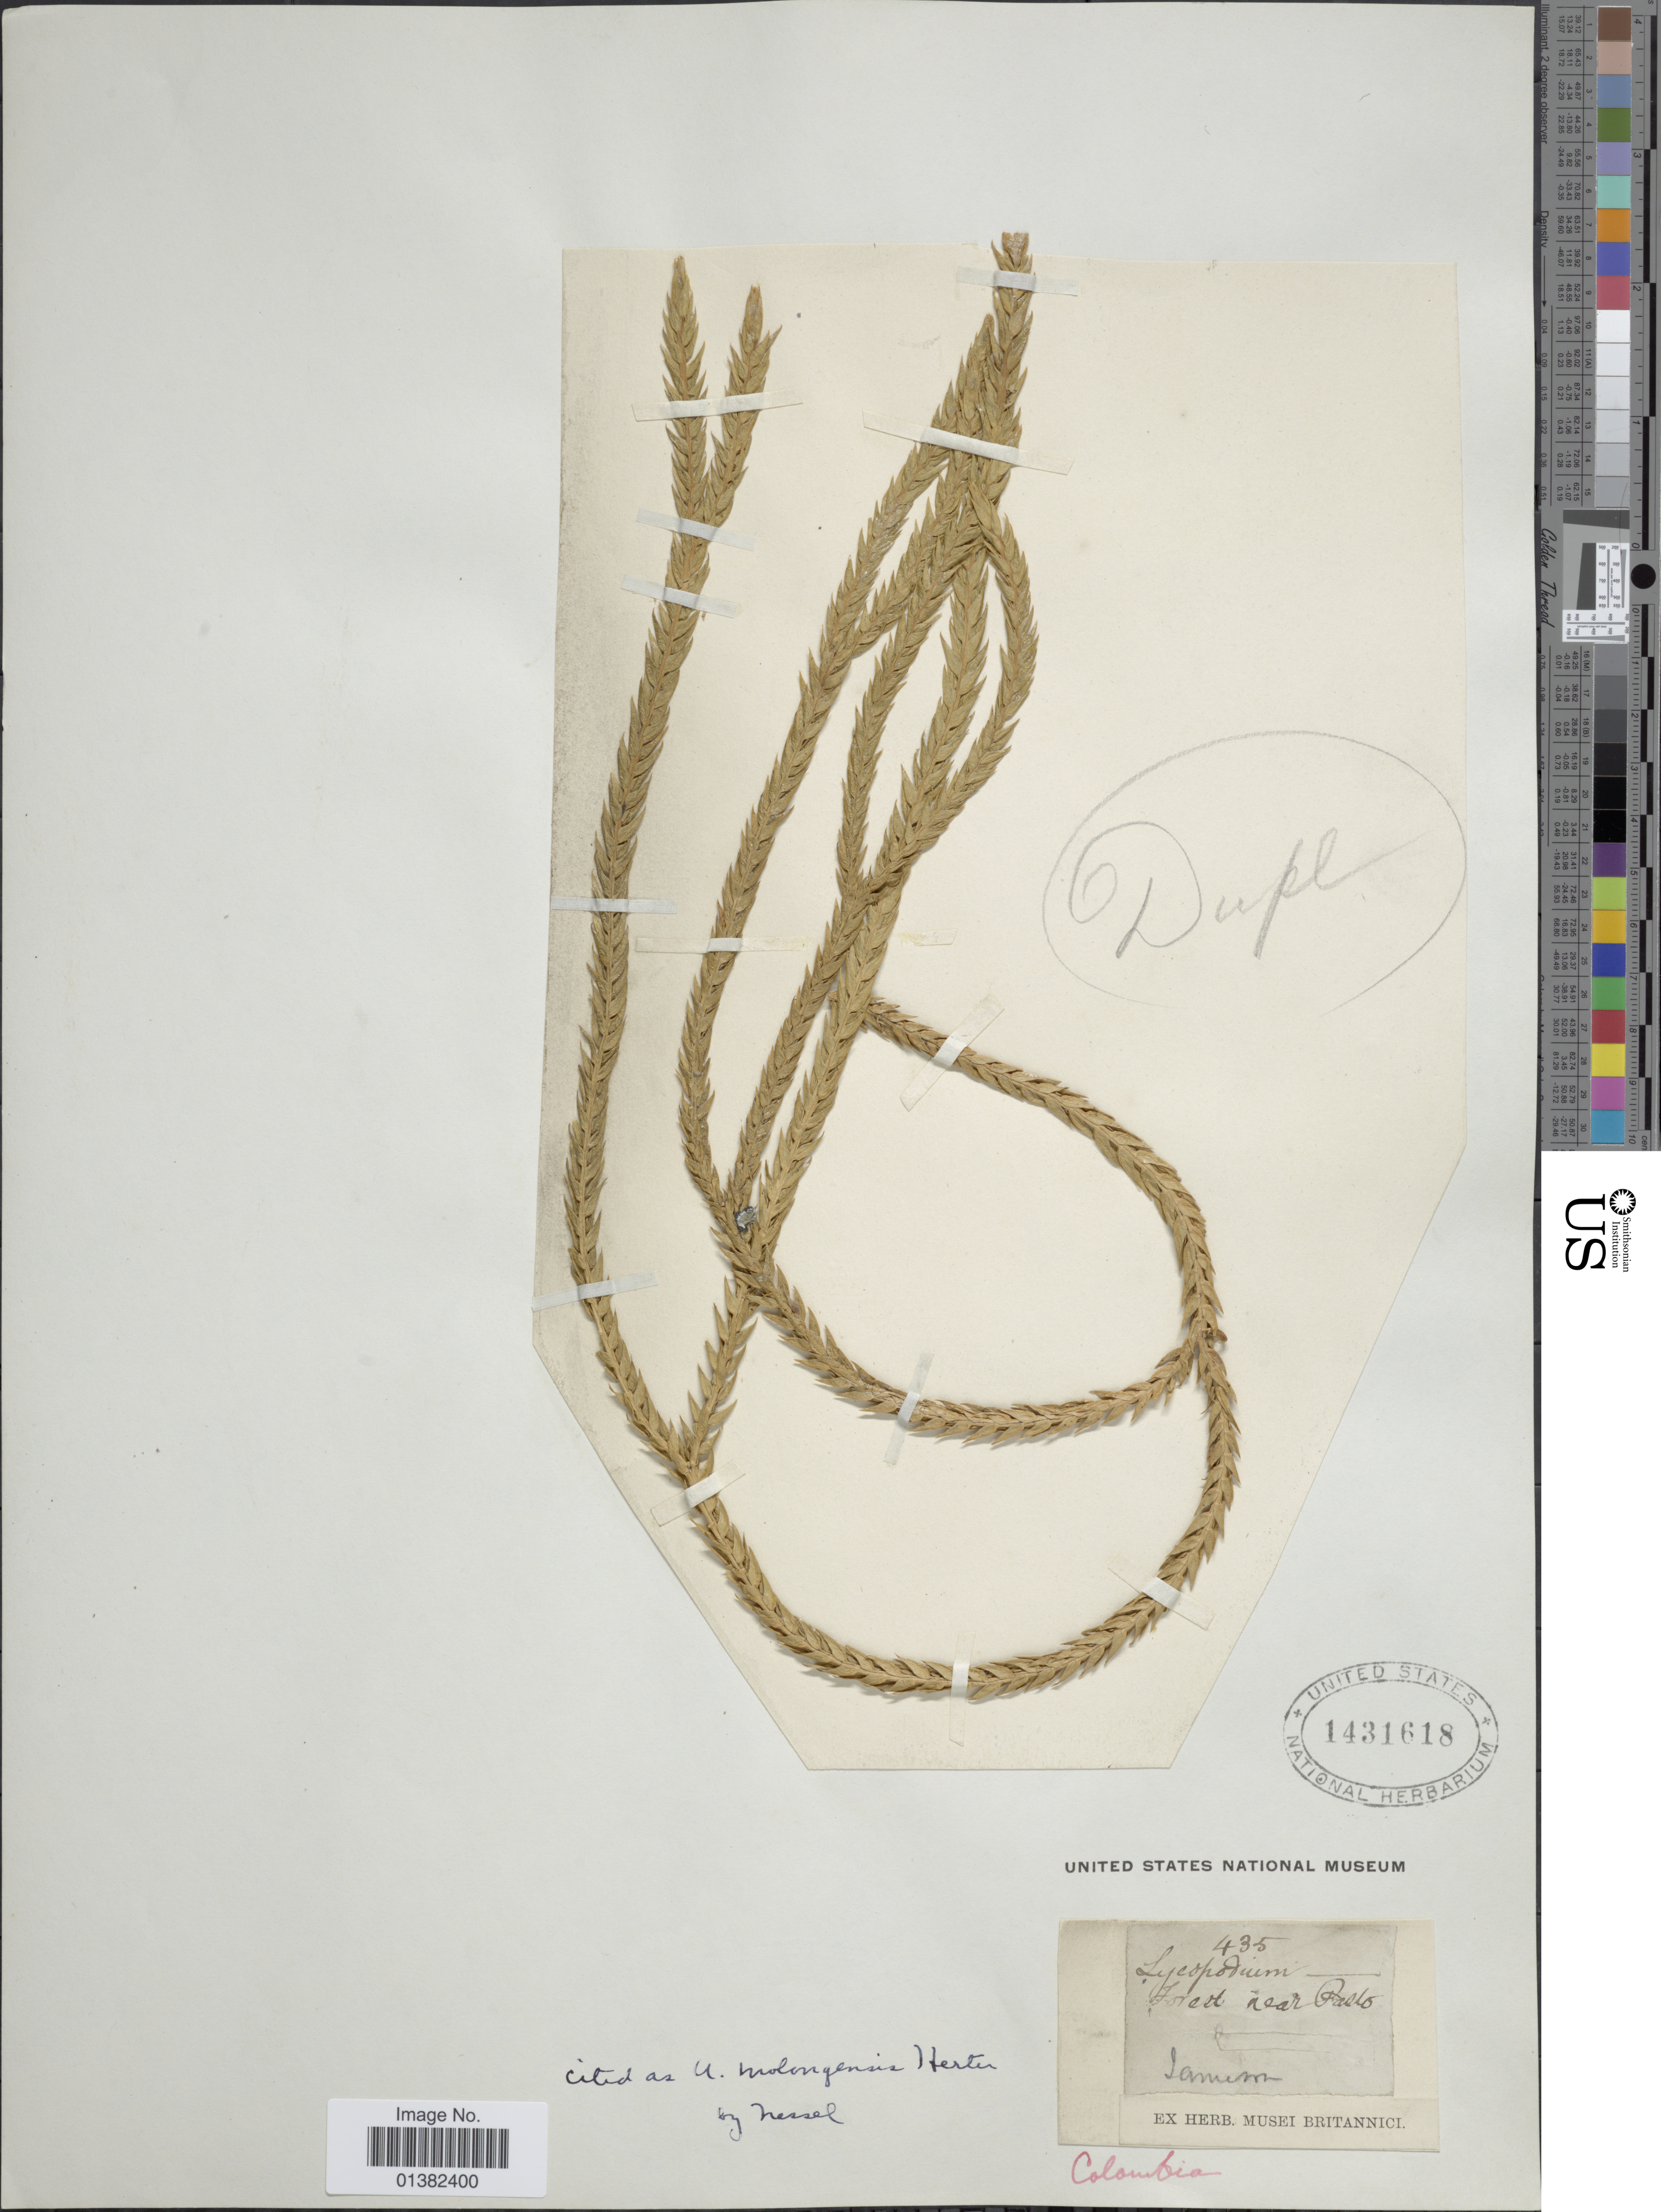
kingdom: Plantae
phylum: Tracheophyta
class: Lycopodiopsida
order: Lycopodiales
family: Lycopodiaceae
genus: Phlegmariurus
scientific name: Phlegmariurus echinatus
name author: (Spring) B. Øllg.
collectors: -- Jameson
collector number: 435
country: Colombia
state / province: Nariño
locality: Forest near Pasto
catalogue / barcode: US 1431618